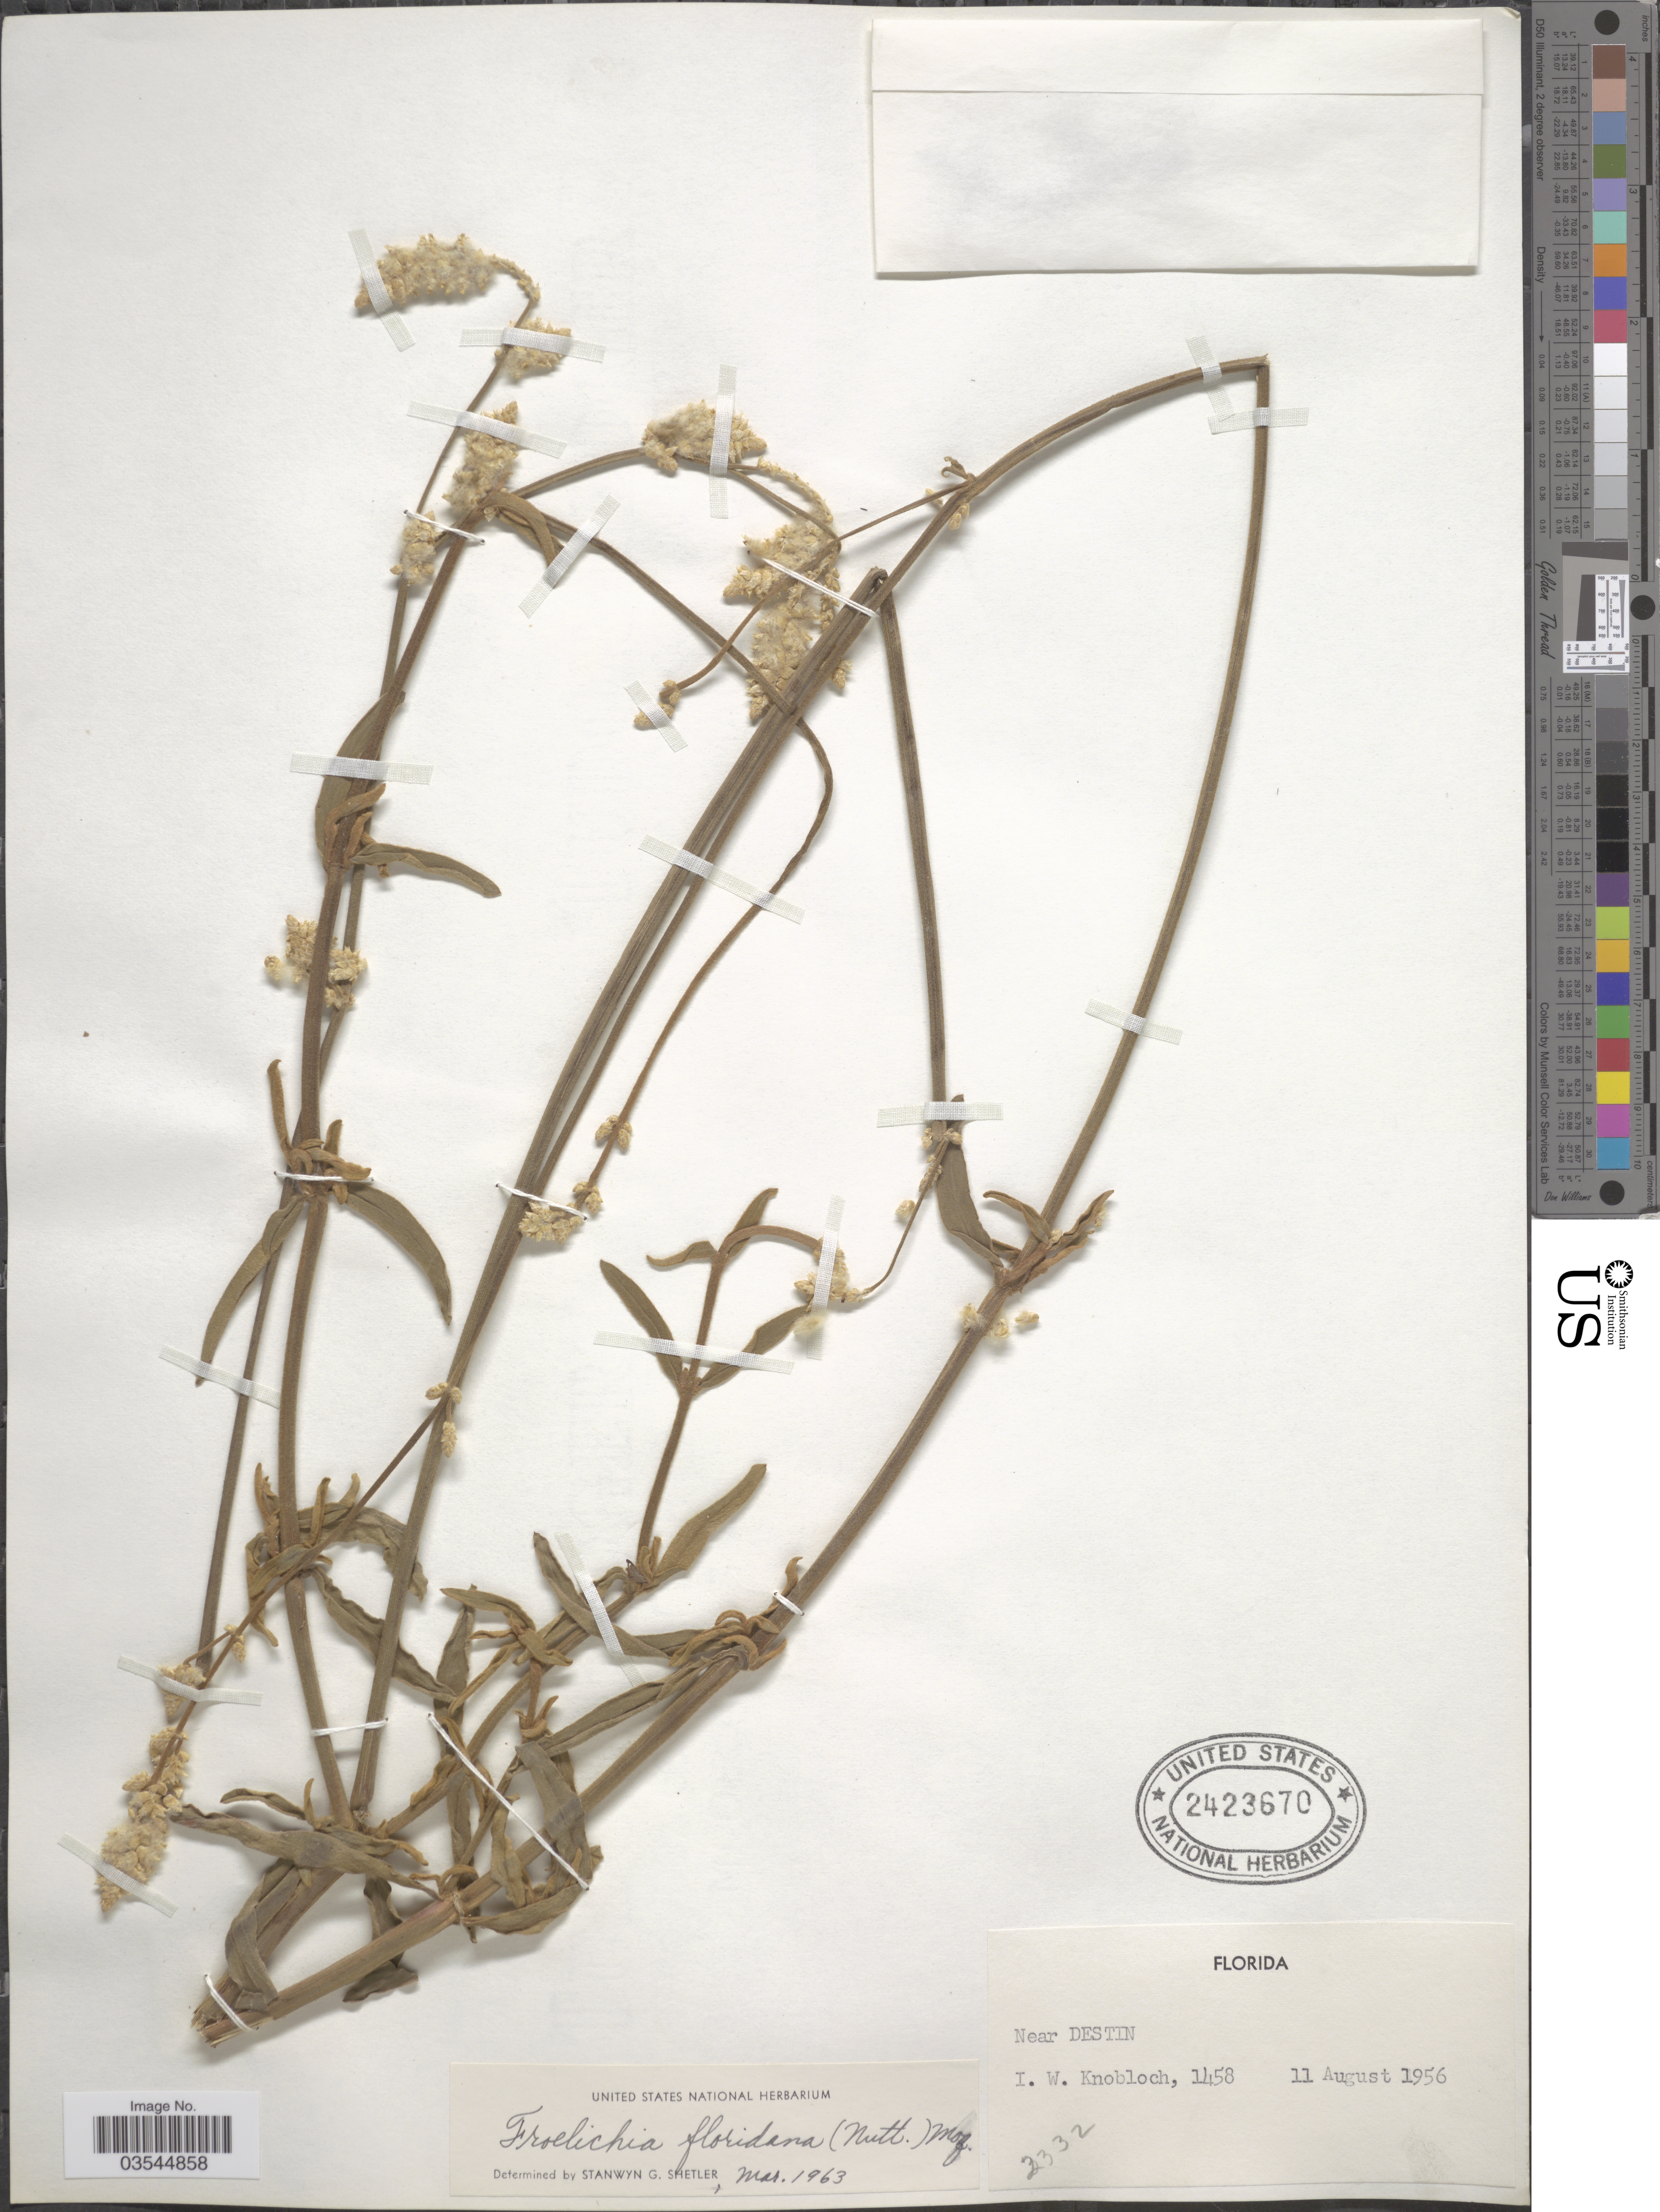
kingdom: Plantae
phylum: Tracheophyta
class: Magnoliopsida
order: Caryophyllales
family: Amaranthaceae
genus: Froelichia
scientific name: Froelichia floridana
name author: (Nutt.) Moq.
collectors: I. W. Knobloch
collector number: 1458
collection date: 1956-08-11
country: United States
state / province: Florida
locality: Near Destin.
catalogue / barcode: US 2423670